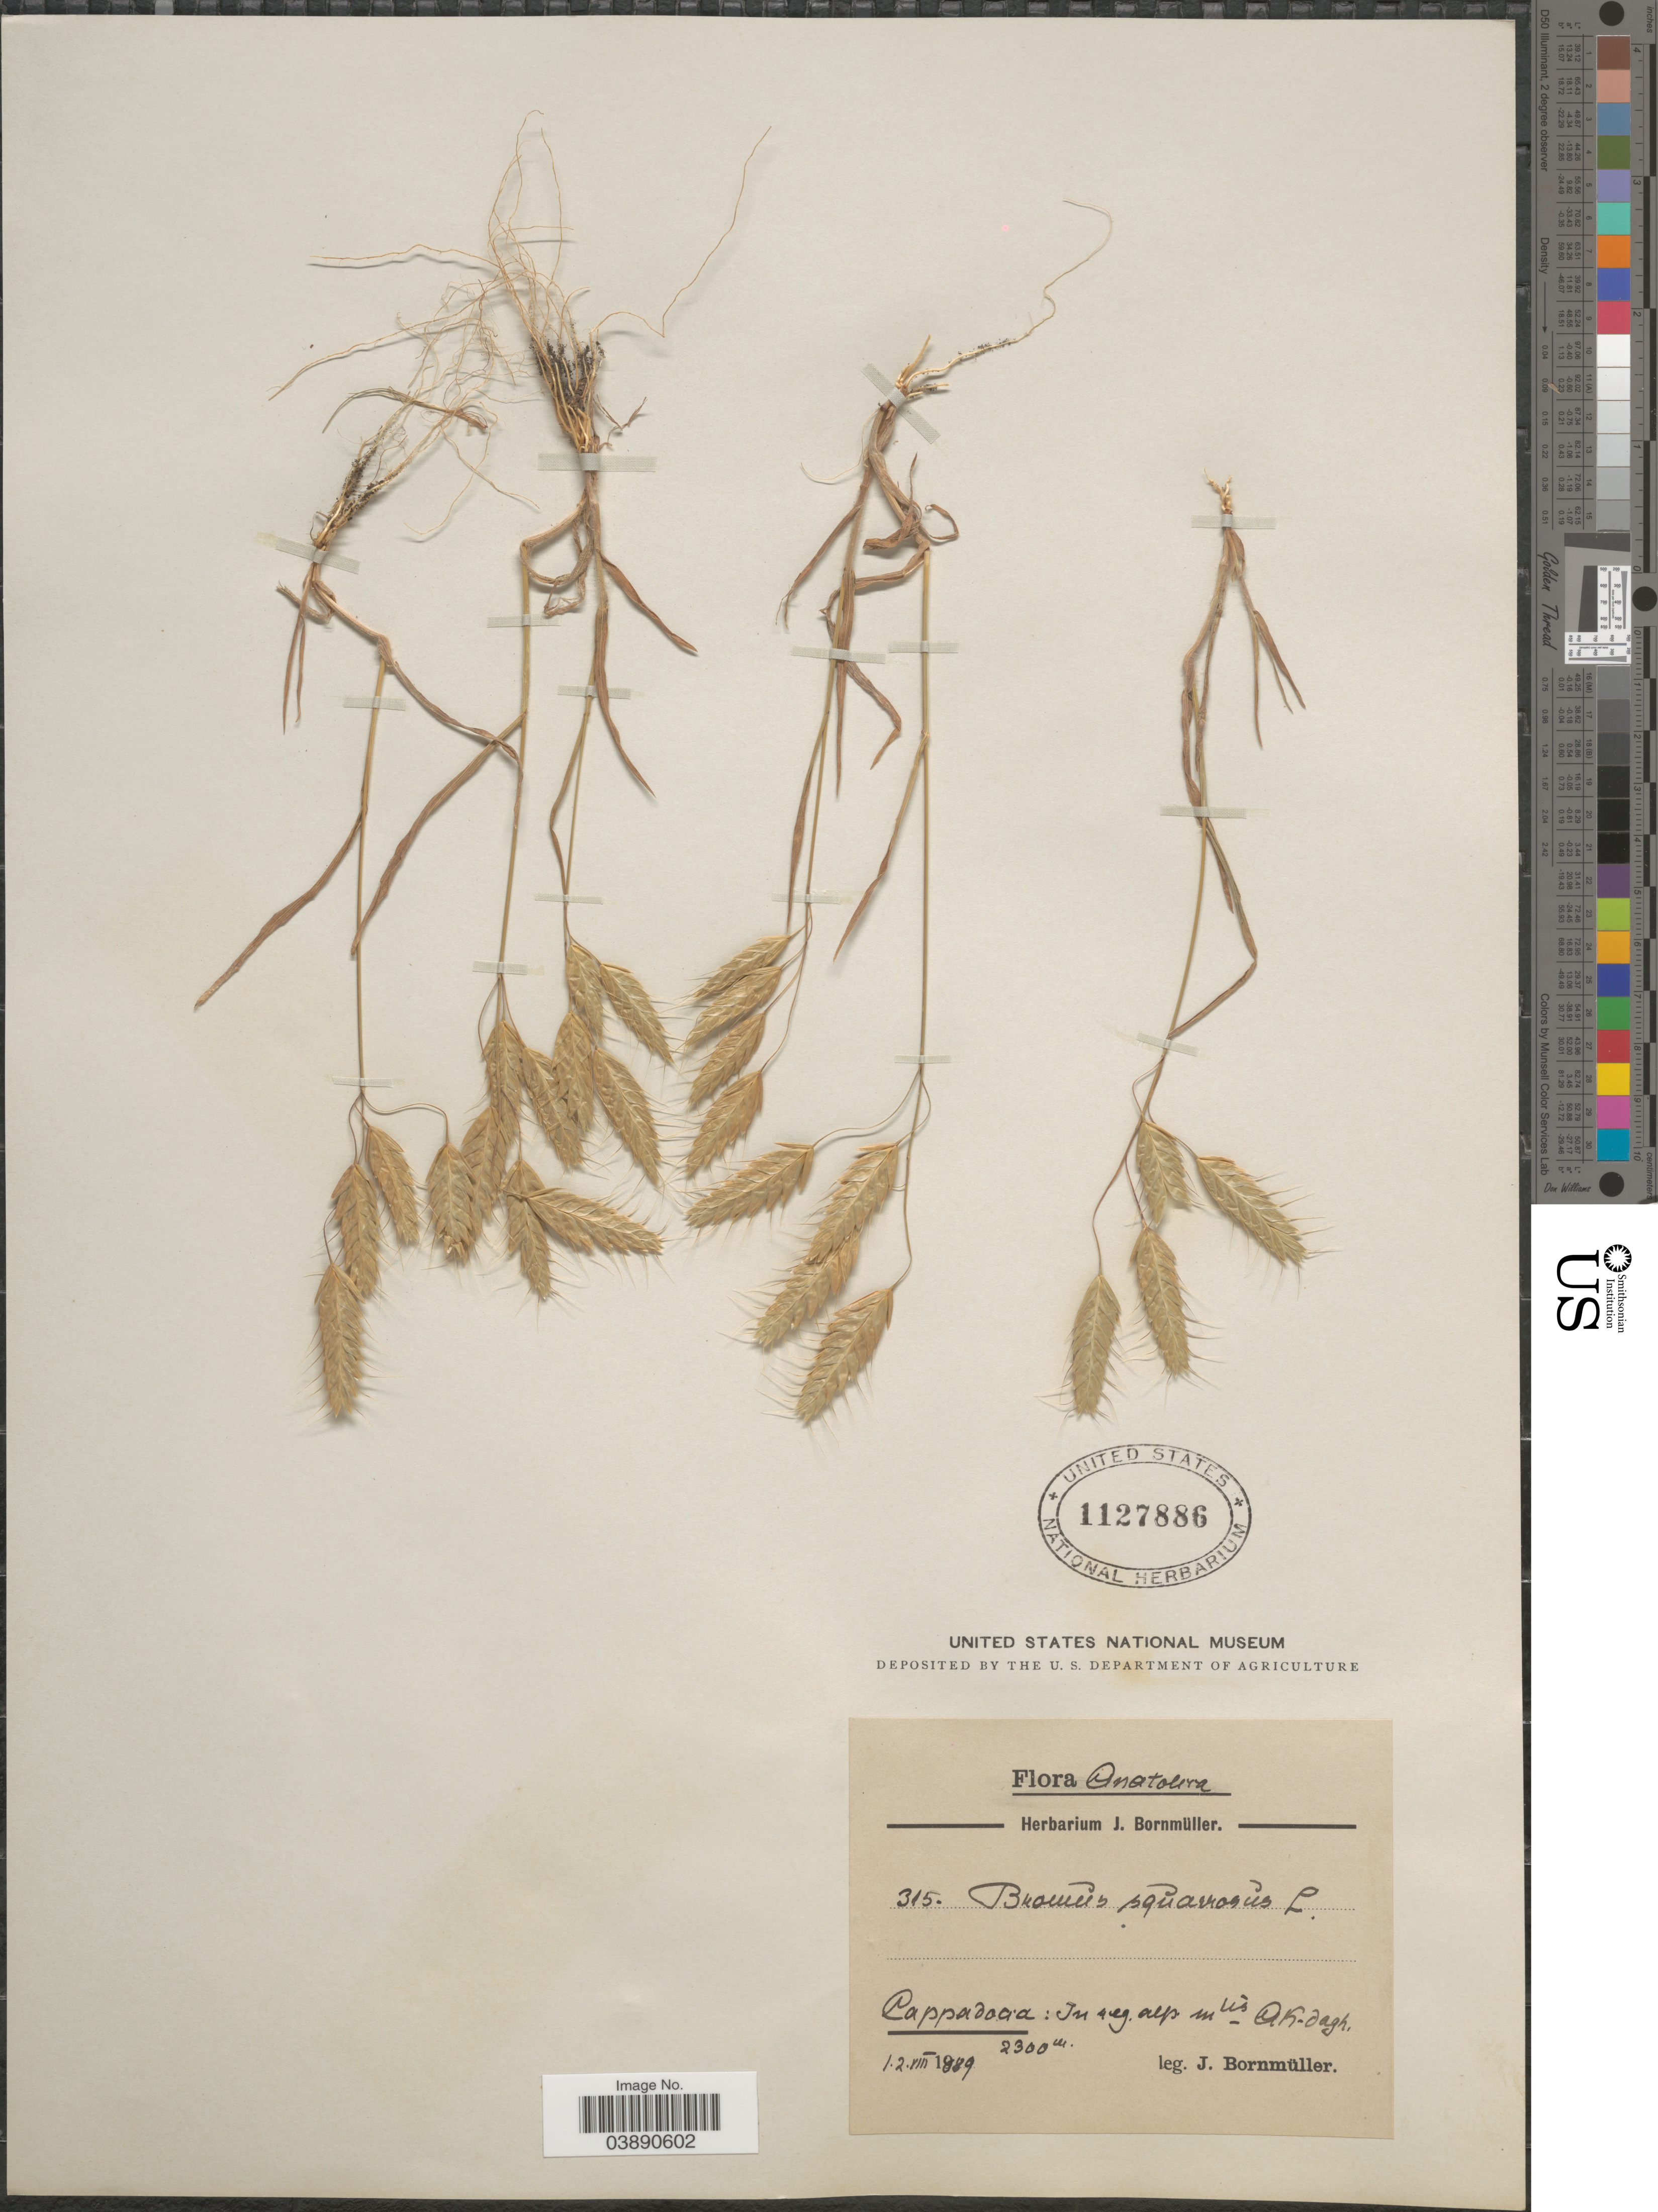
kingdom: Plantae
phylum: Tracheophyta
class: Liliopsida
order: Poales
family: Poaceae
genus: Bromus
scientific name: Bromus squarrosus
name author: L.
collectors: J. Bornmüller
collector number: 315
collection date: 1889-08-01/1889-08-02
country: Turkey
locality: Anatolica. Cappadocia: In reg. alp. mtis. Ak-dagh.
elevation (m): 2300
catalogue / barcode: US 1127886